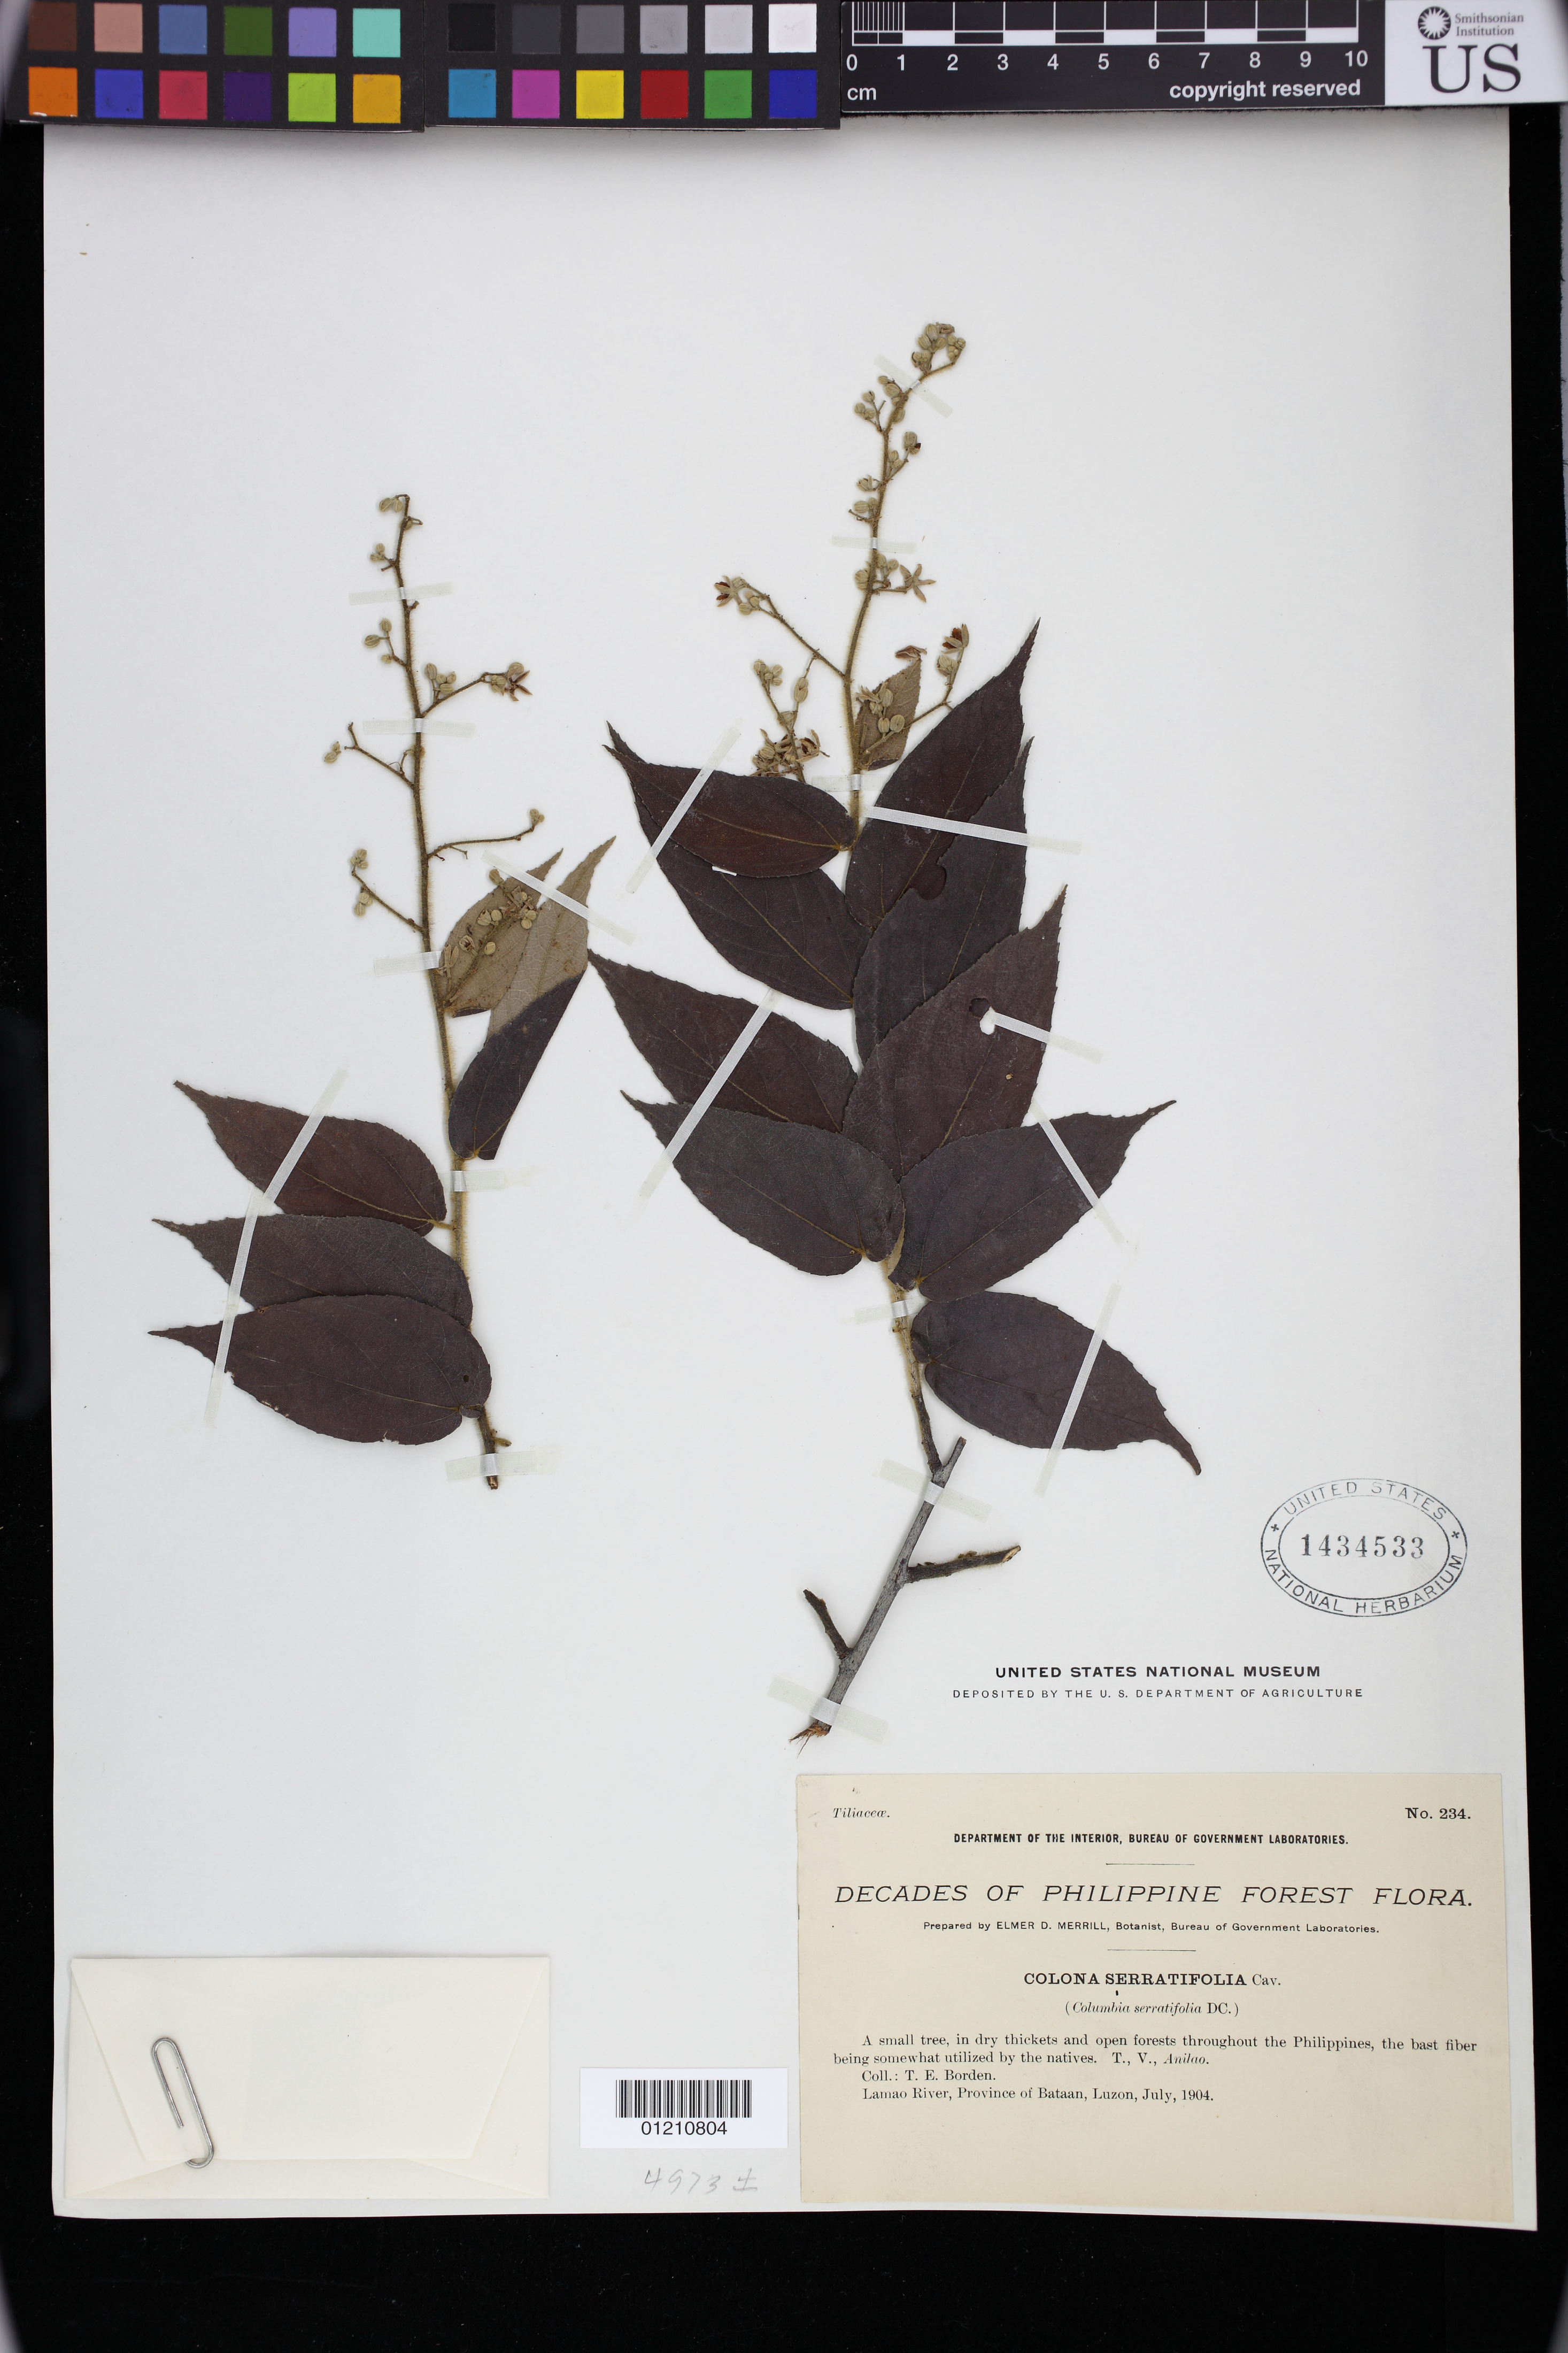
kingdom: Plantae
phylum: Tracheophyta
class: Magnoliopsida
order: Malvales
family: Malvaceae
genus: Colona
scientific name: Colona serratifolia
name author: Cav.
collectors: T. E. Borden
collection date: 1904-07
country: Philippines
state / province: Central Luzon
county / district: Bataan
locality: Lamao River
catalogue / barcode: US 1434533